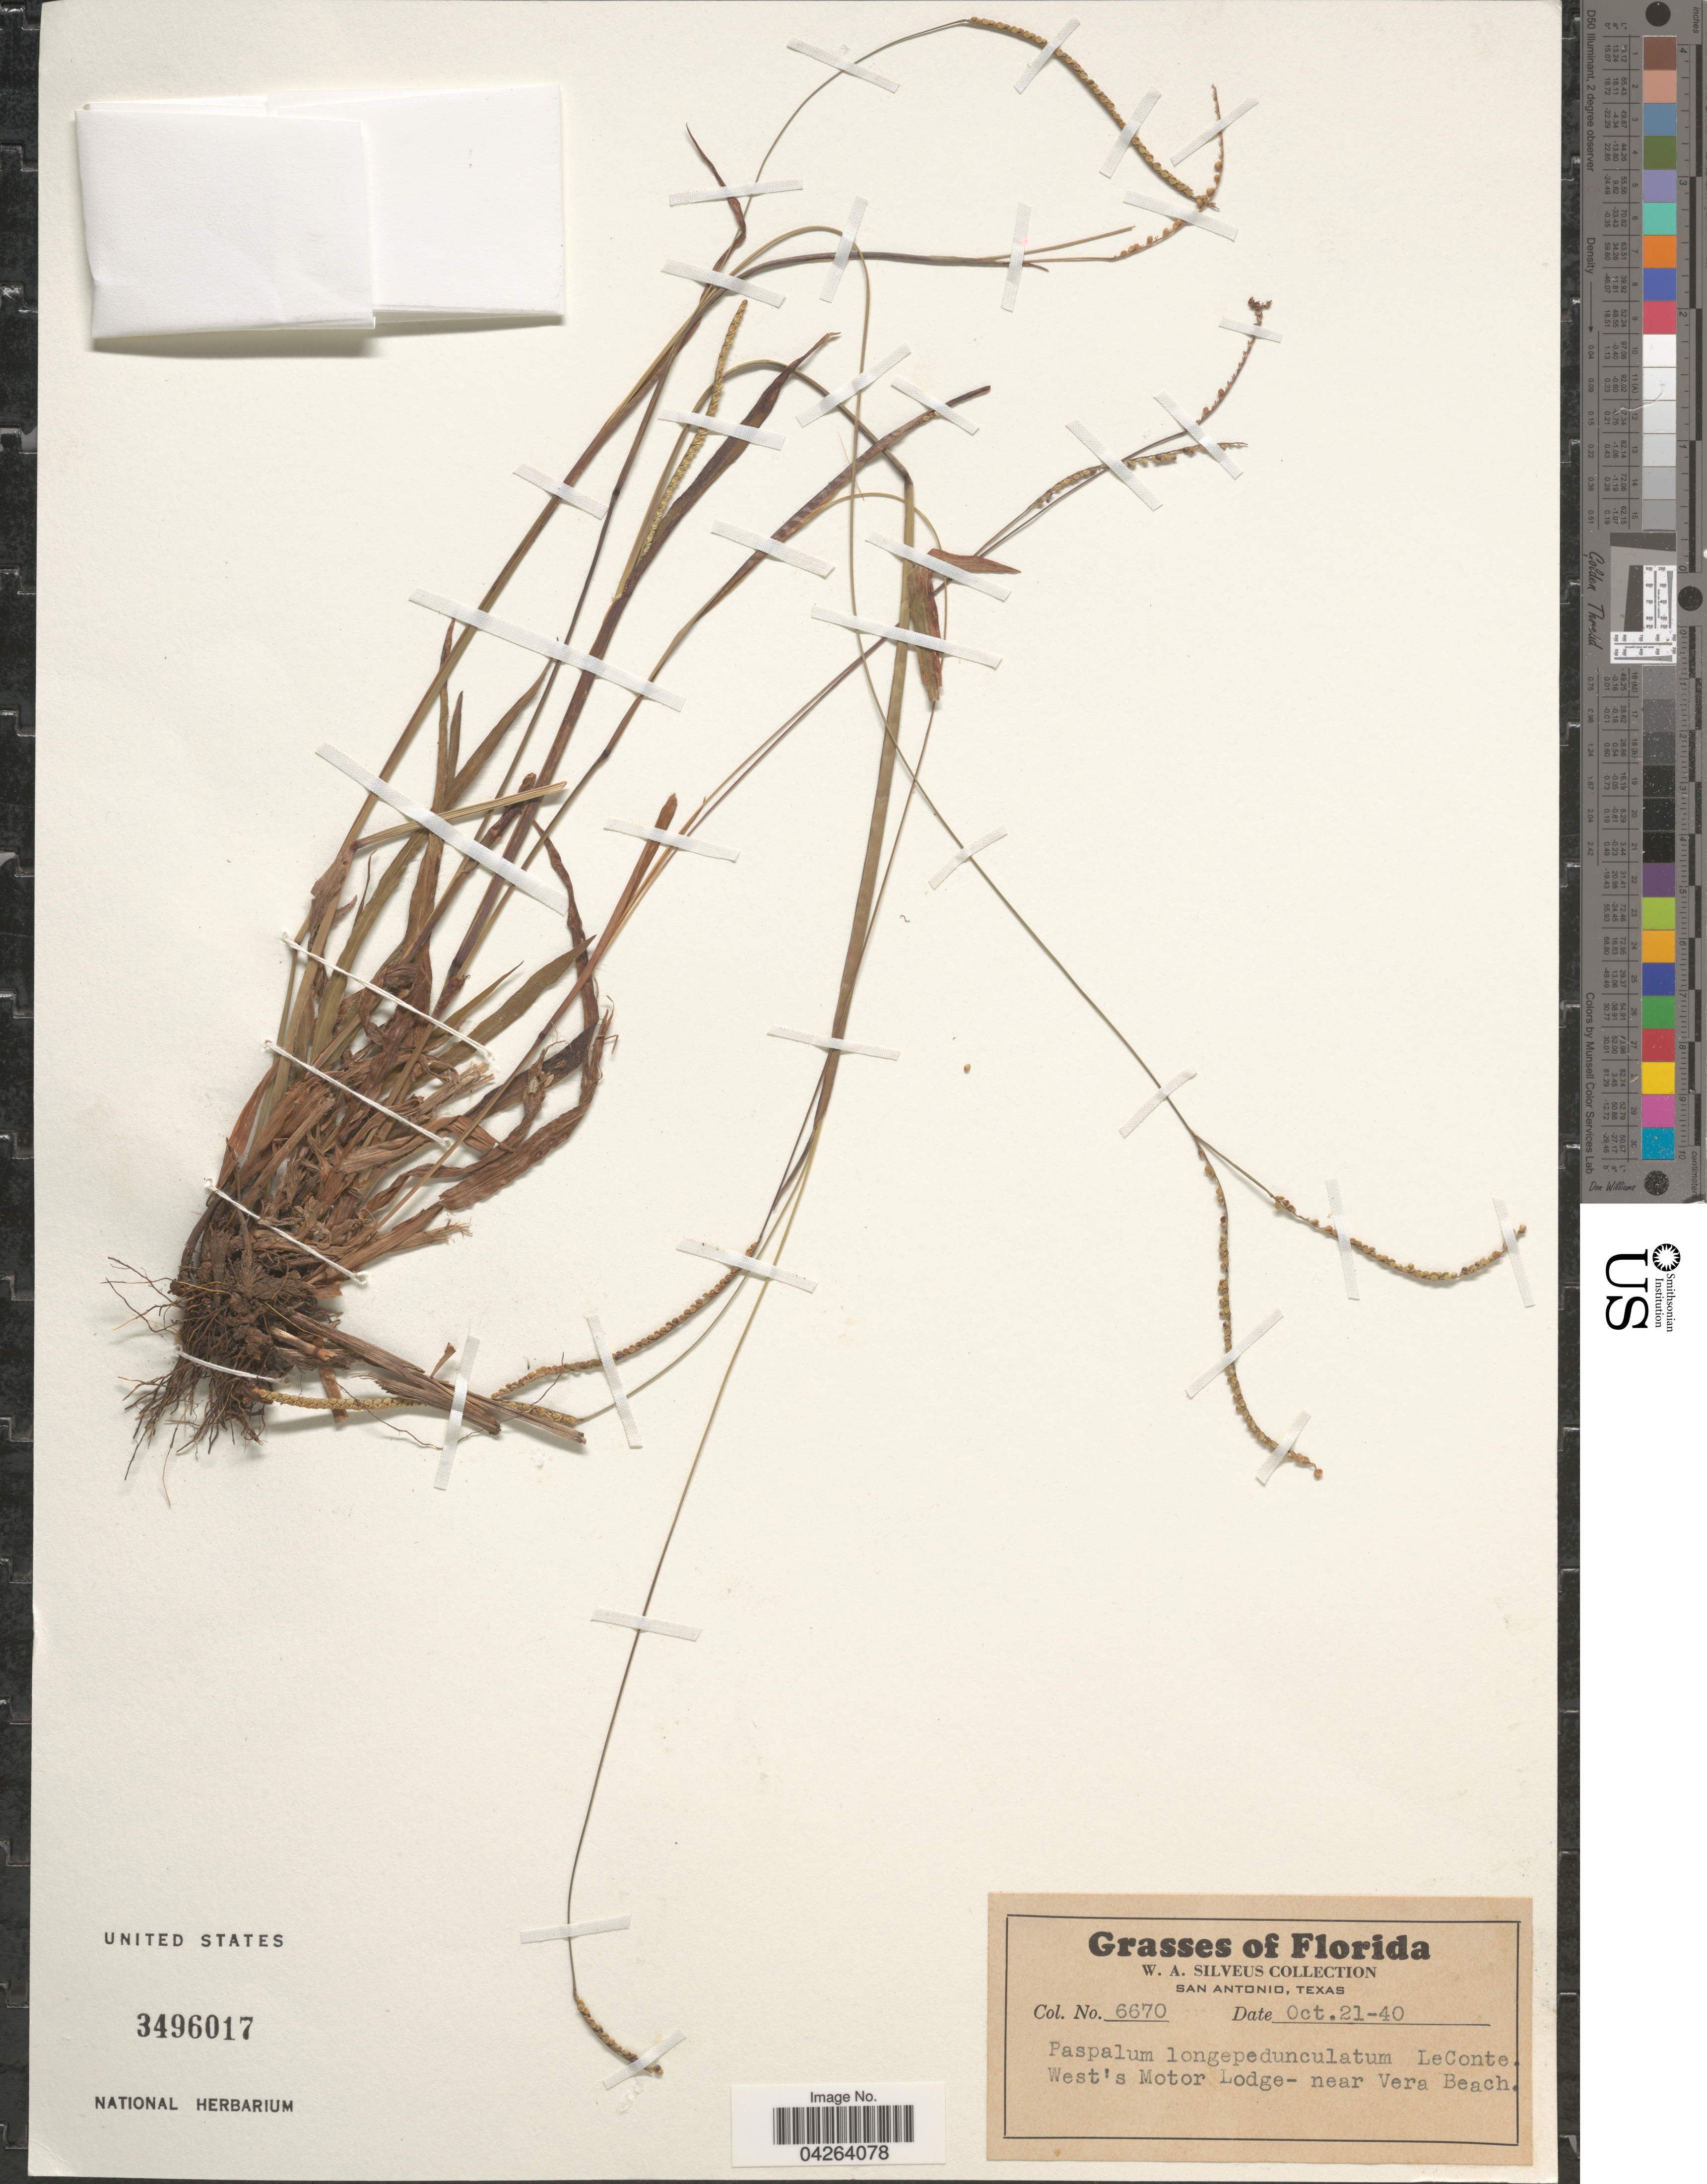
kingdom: Plantae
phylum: Tracheophyta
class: Liliopsida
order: Poales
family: Poaceae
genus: Paspalum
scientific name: Paspalum setaceum var. longipedunculatum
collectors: W. Silveus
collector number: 6670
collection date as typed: Transcribed d/m/y: 21/10/40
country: United States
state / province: Florida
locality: West's Motor Lodge-near Vera Beach.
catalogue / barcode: US 3496017